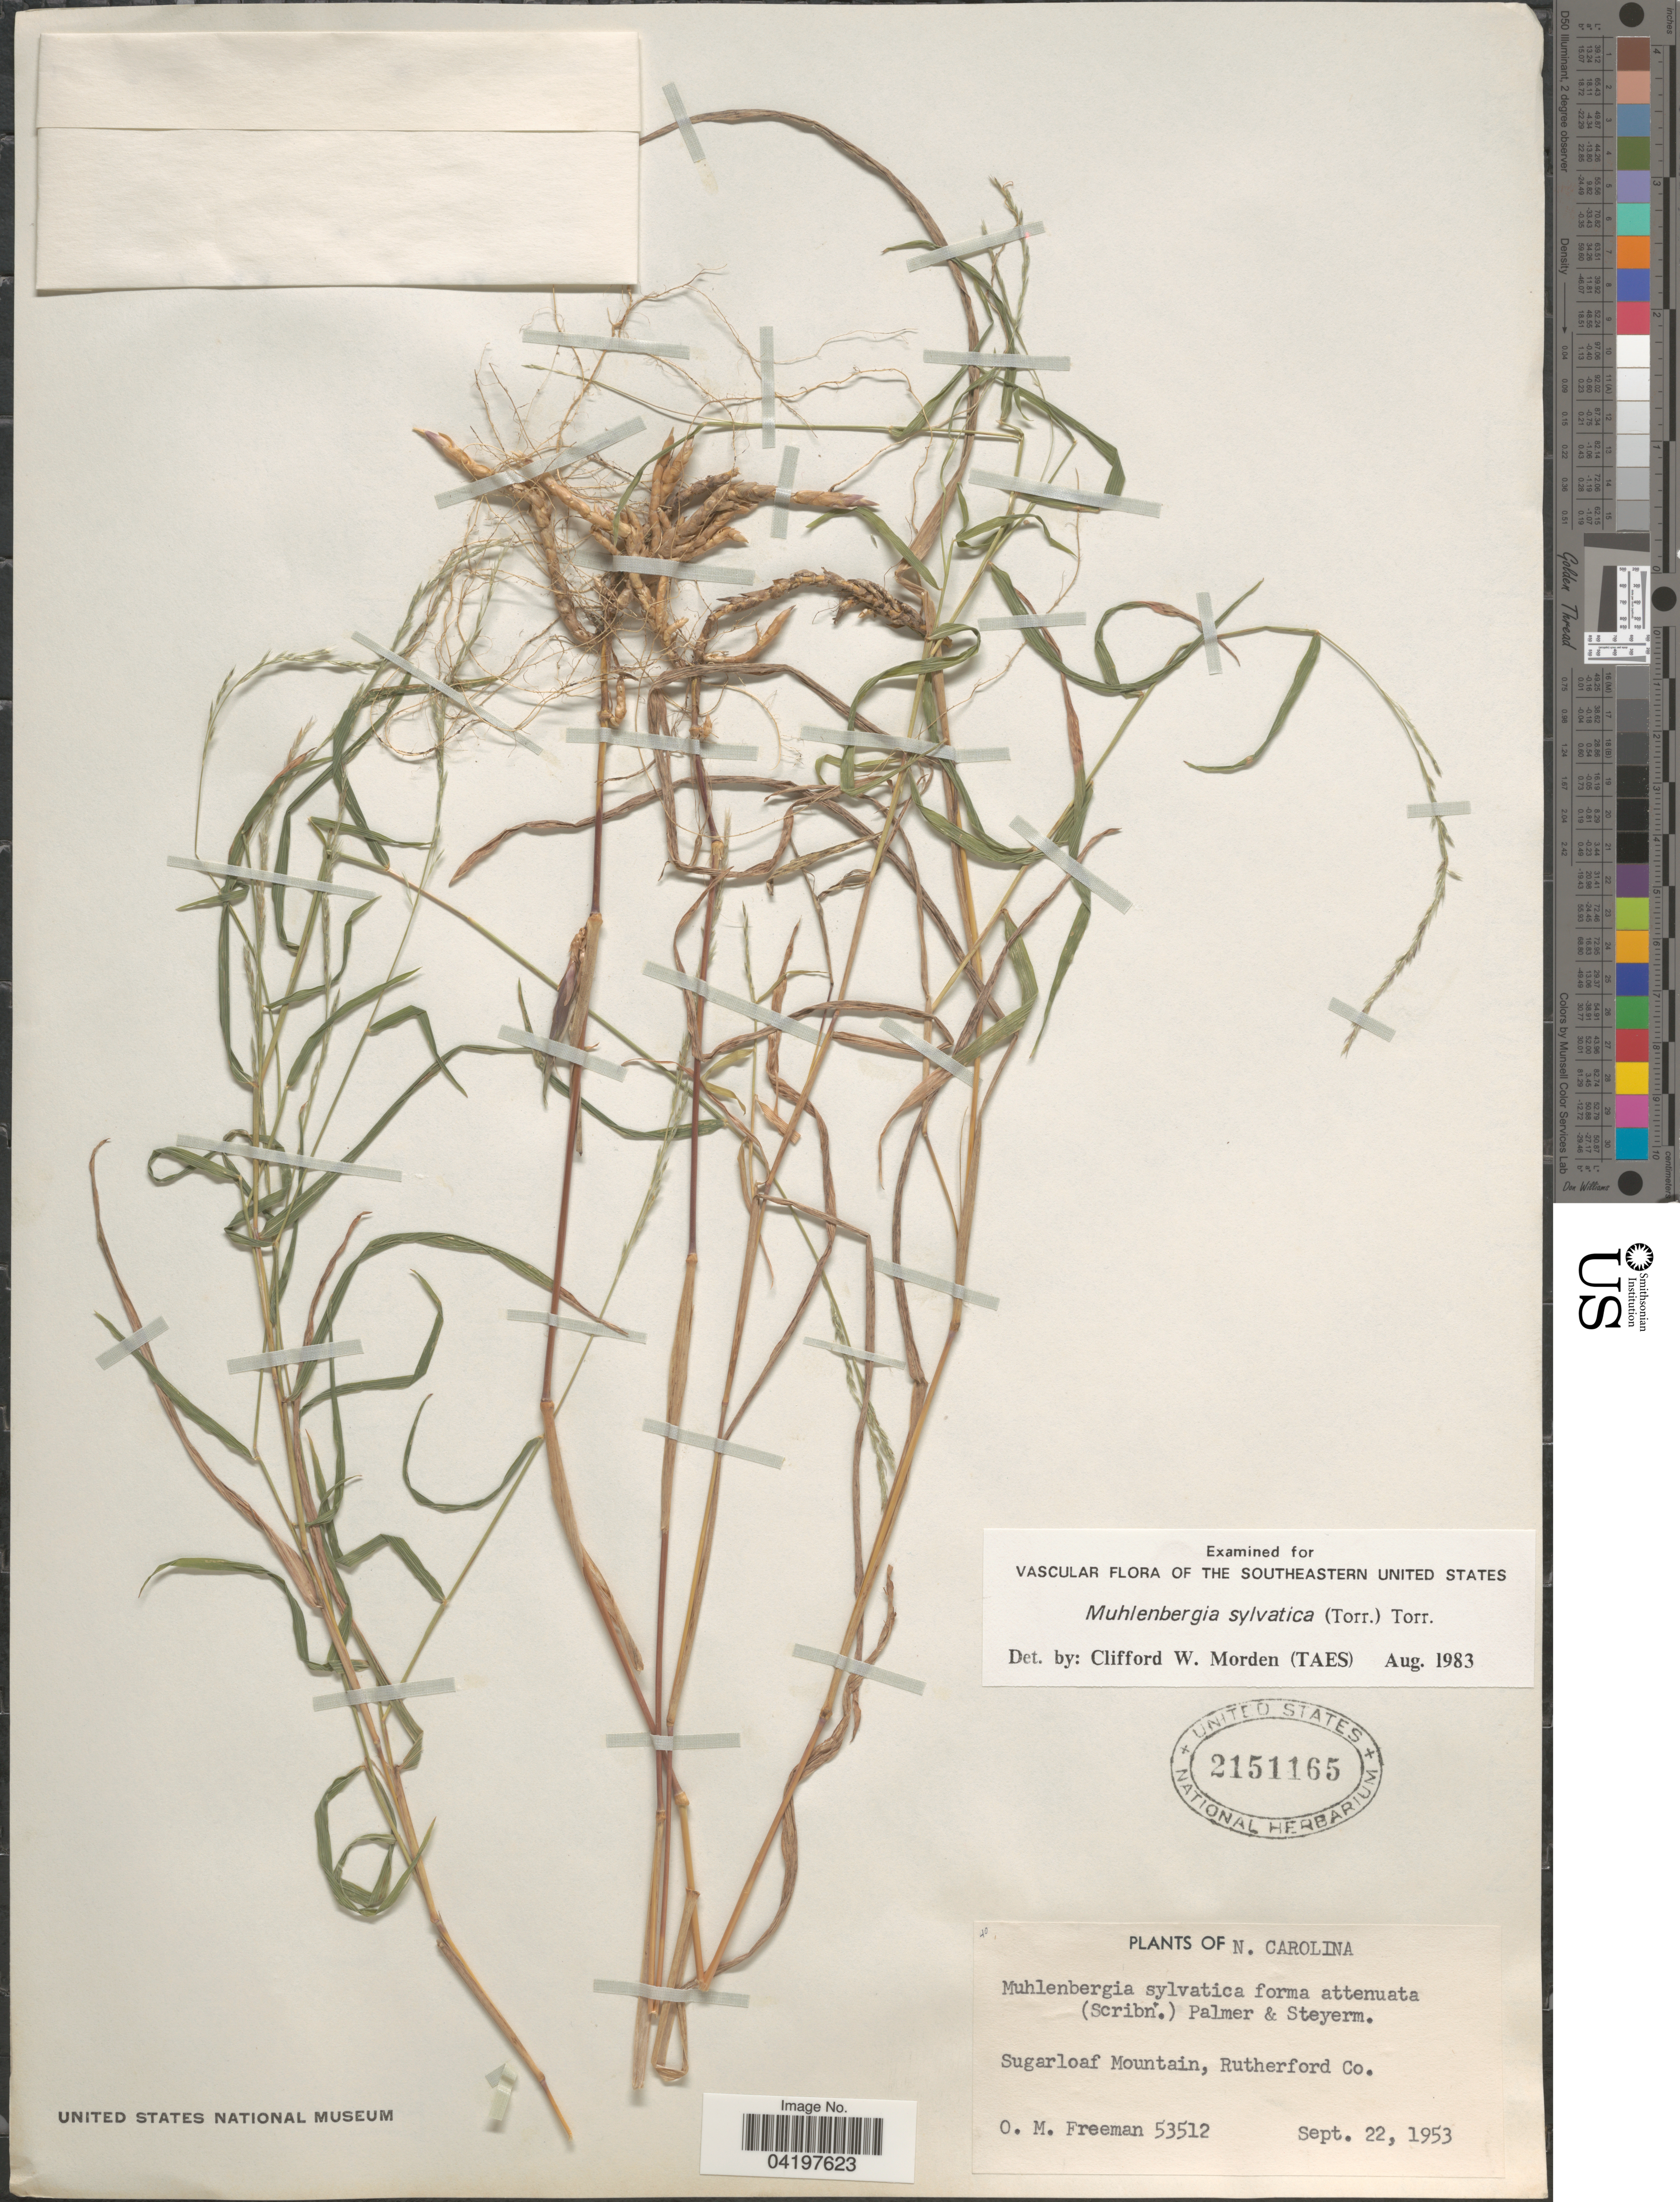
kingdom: Plantae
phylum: Tracheophyta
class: Liliopsida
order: Poales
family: Poaceae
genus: Muhlenbergia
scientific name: Muhlenbergia sylvatica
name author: (Torr.) Torr. ex A. Gray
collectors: O. Freeman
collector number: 53512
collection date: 1953-09-22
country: United States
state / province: North Carolina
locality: Sugarloaf Mountain, Rutherford Co.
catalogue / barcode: US 2151165